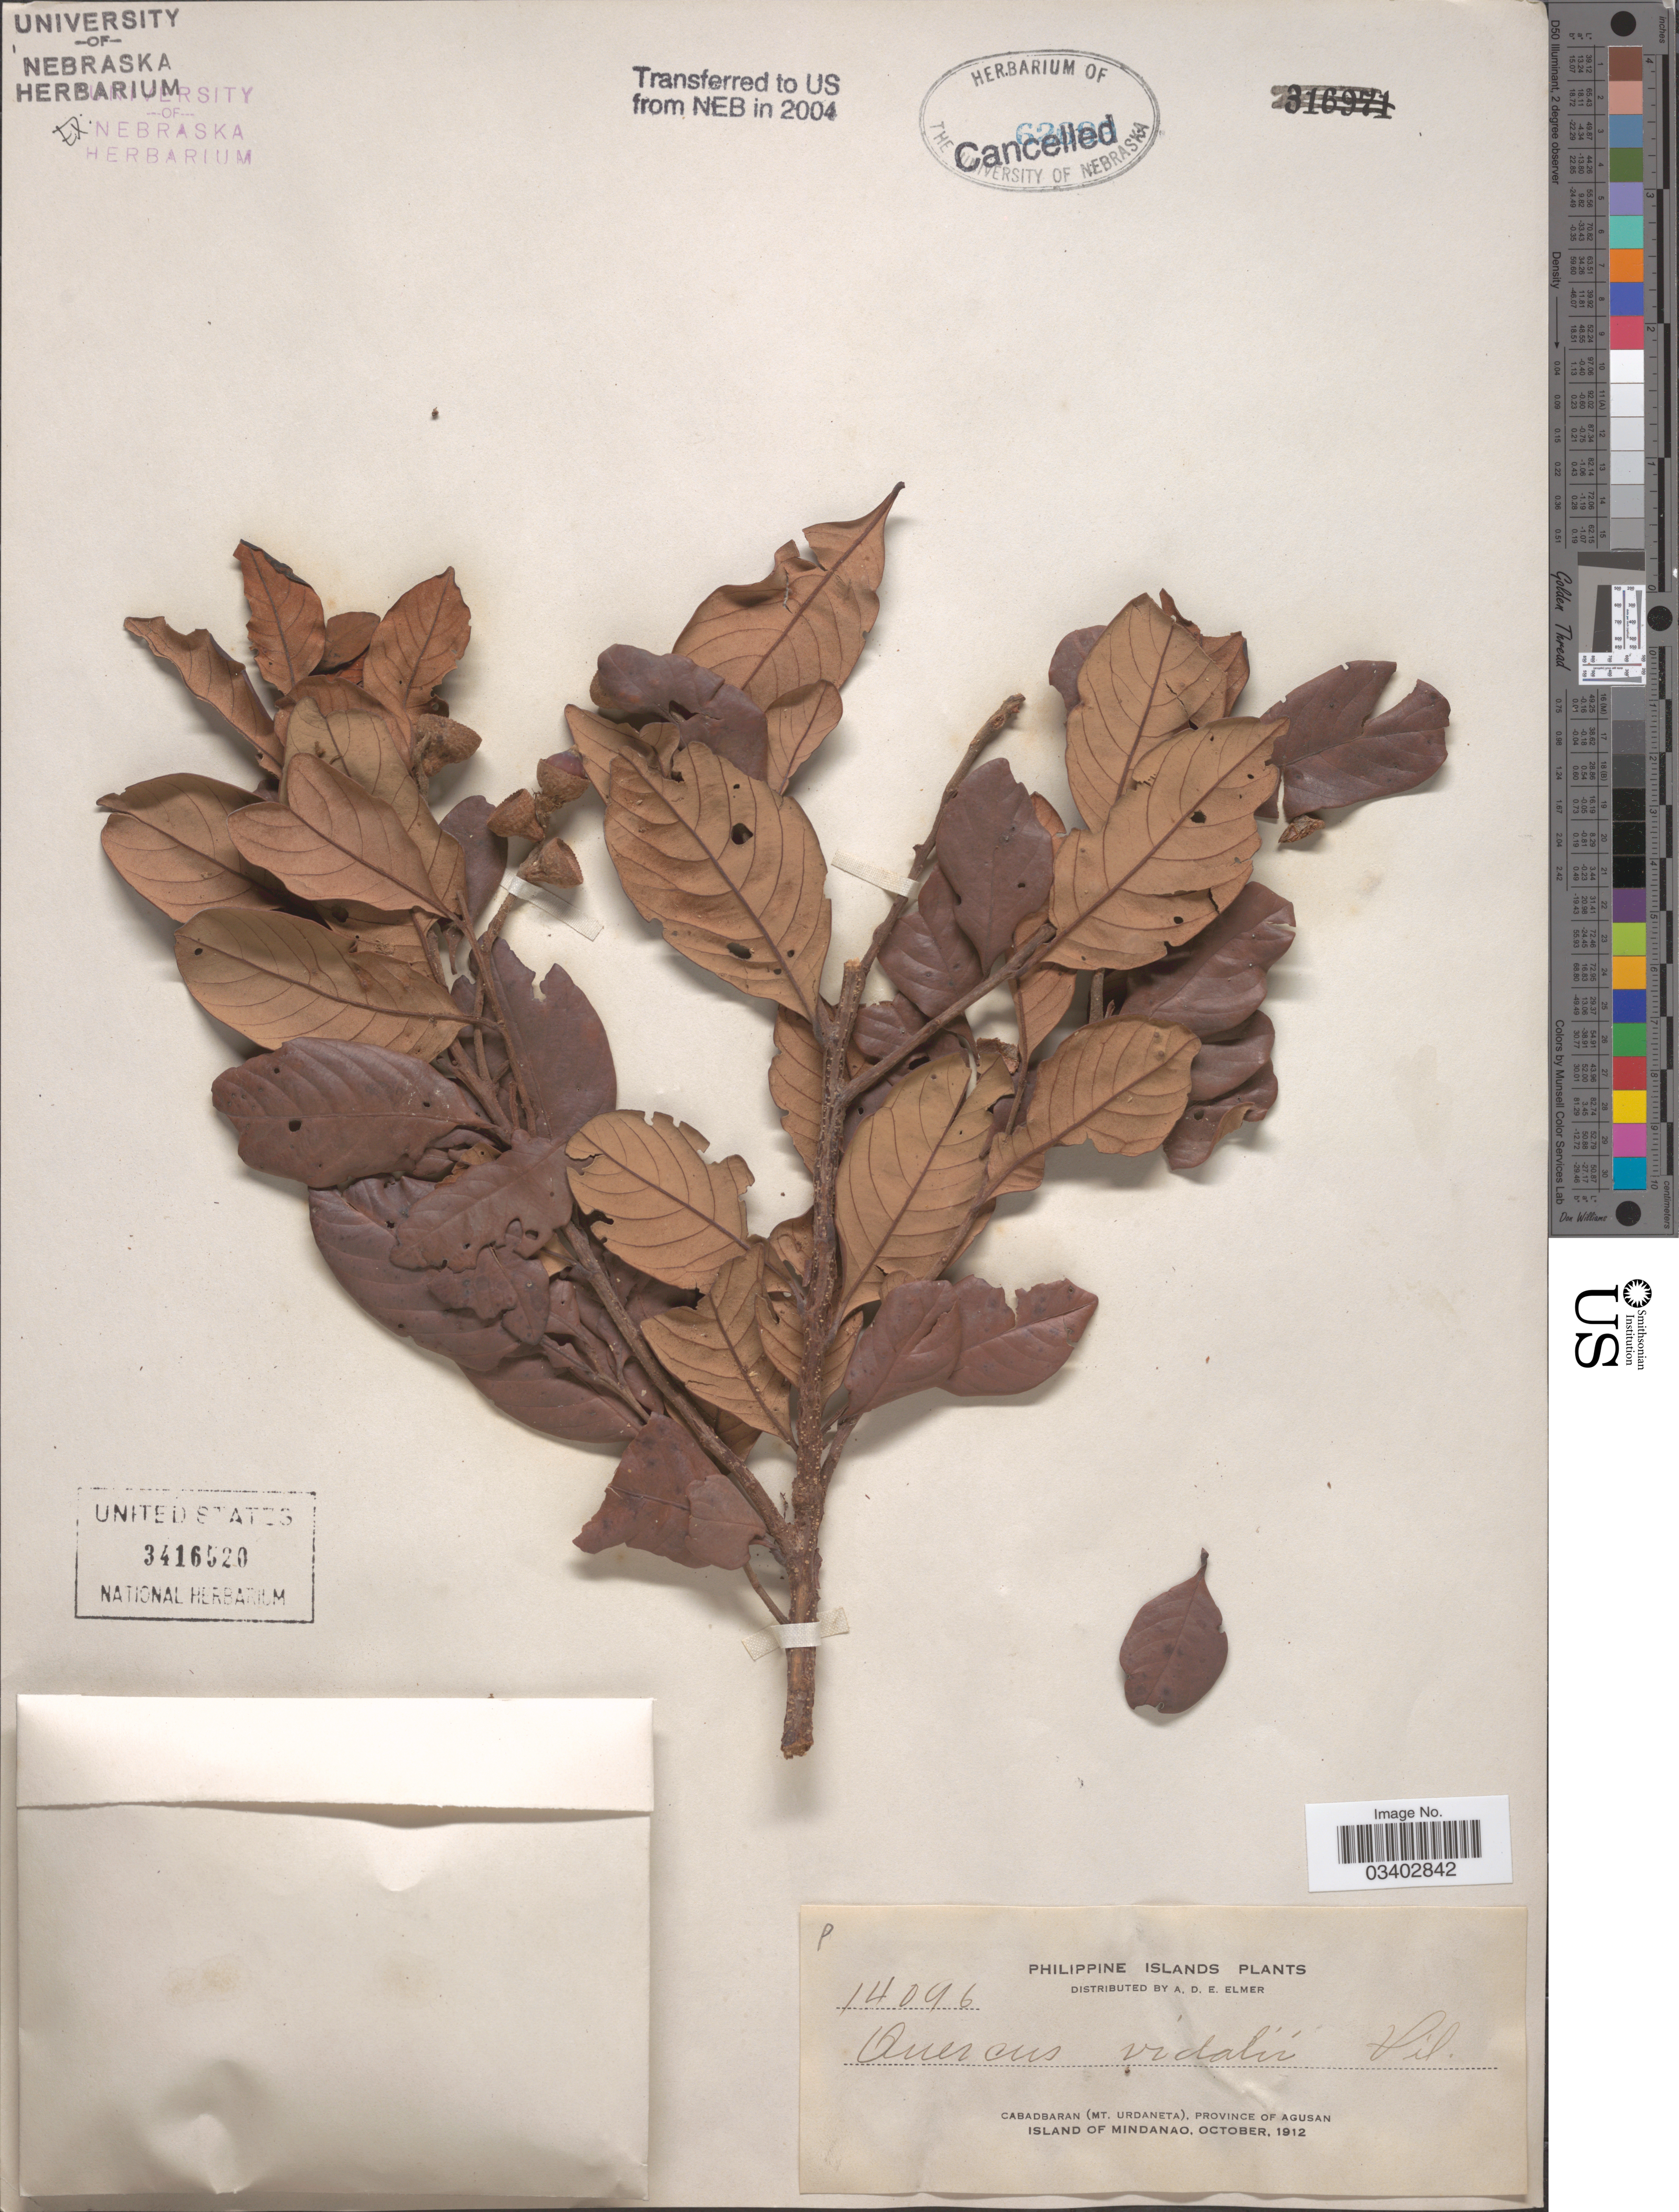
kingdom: Plantae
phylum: Tracheophyta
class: Magnoliopsida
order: Fagales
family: Fagaceae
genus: Lithocarpus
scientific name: Lithocarpus vidalii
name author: (Fern.-Vill.) Rehder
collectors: A. D. E. Elmer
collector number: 14046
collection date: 1912-10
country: Philippines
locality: Cabadbaran (Mt. Urdaneta), Province of Agusan. Island of Mindanao.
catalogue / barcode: US 3416520